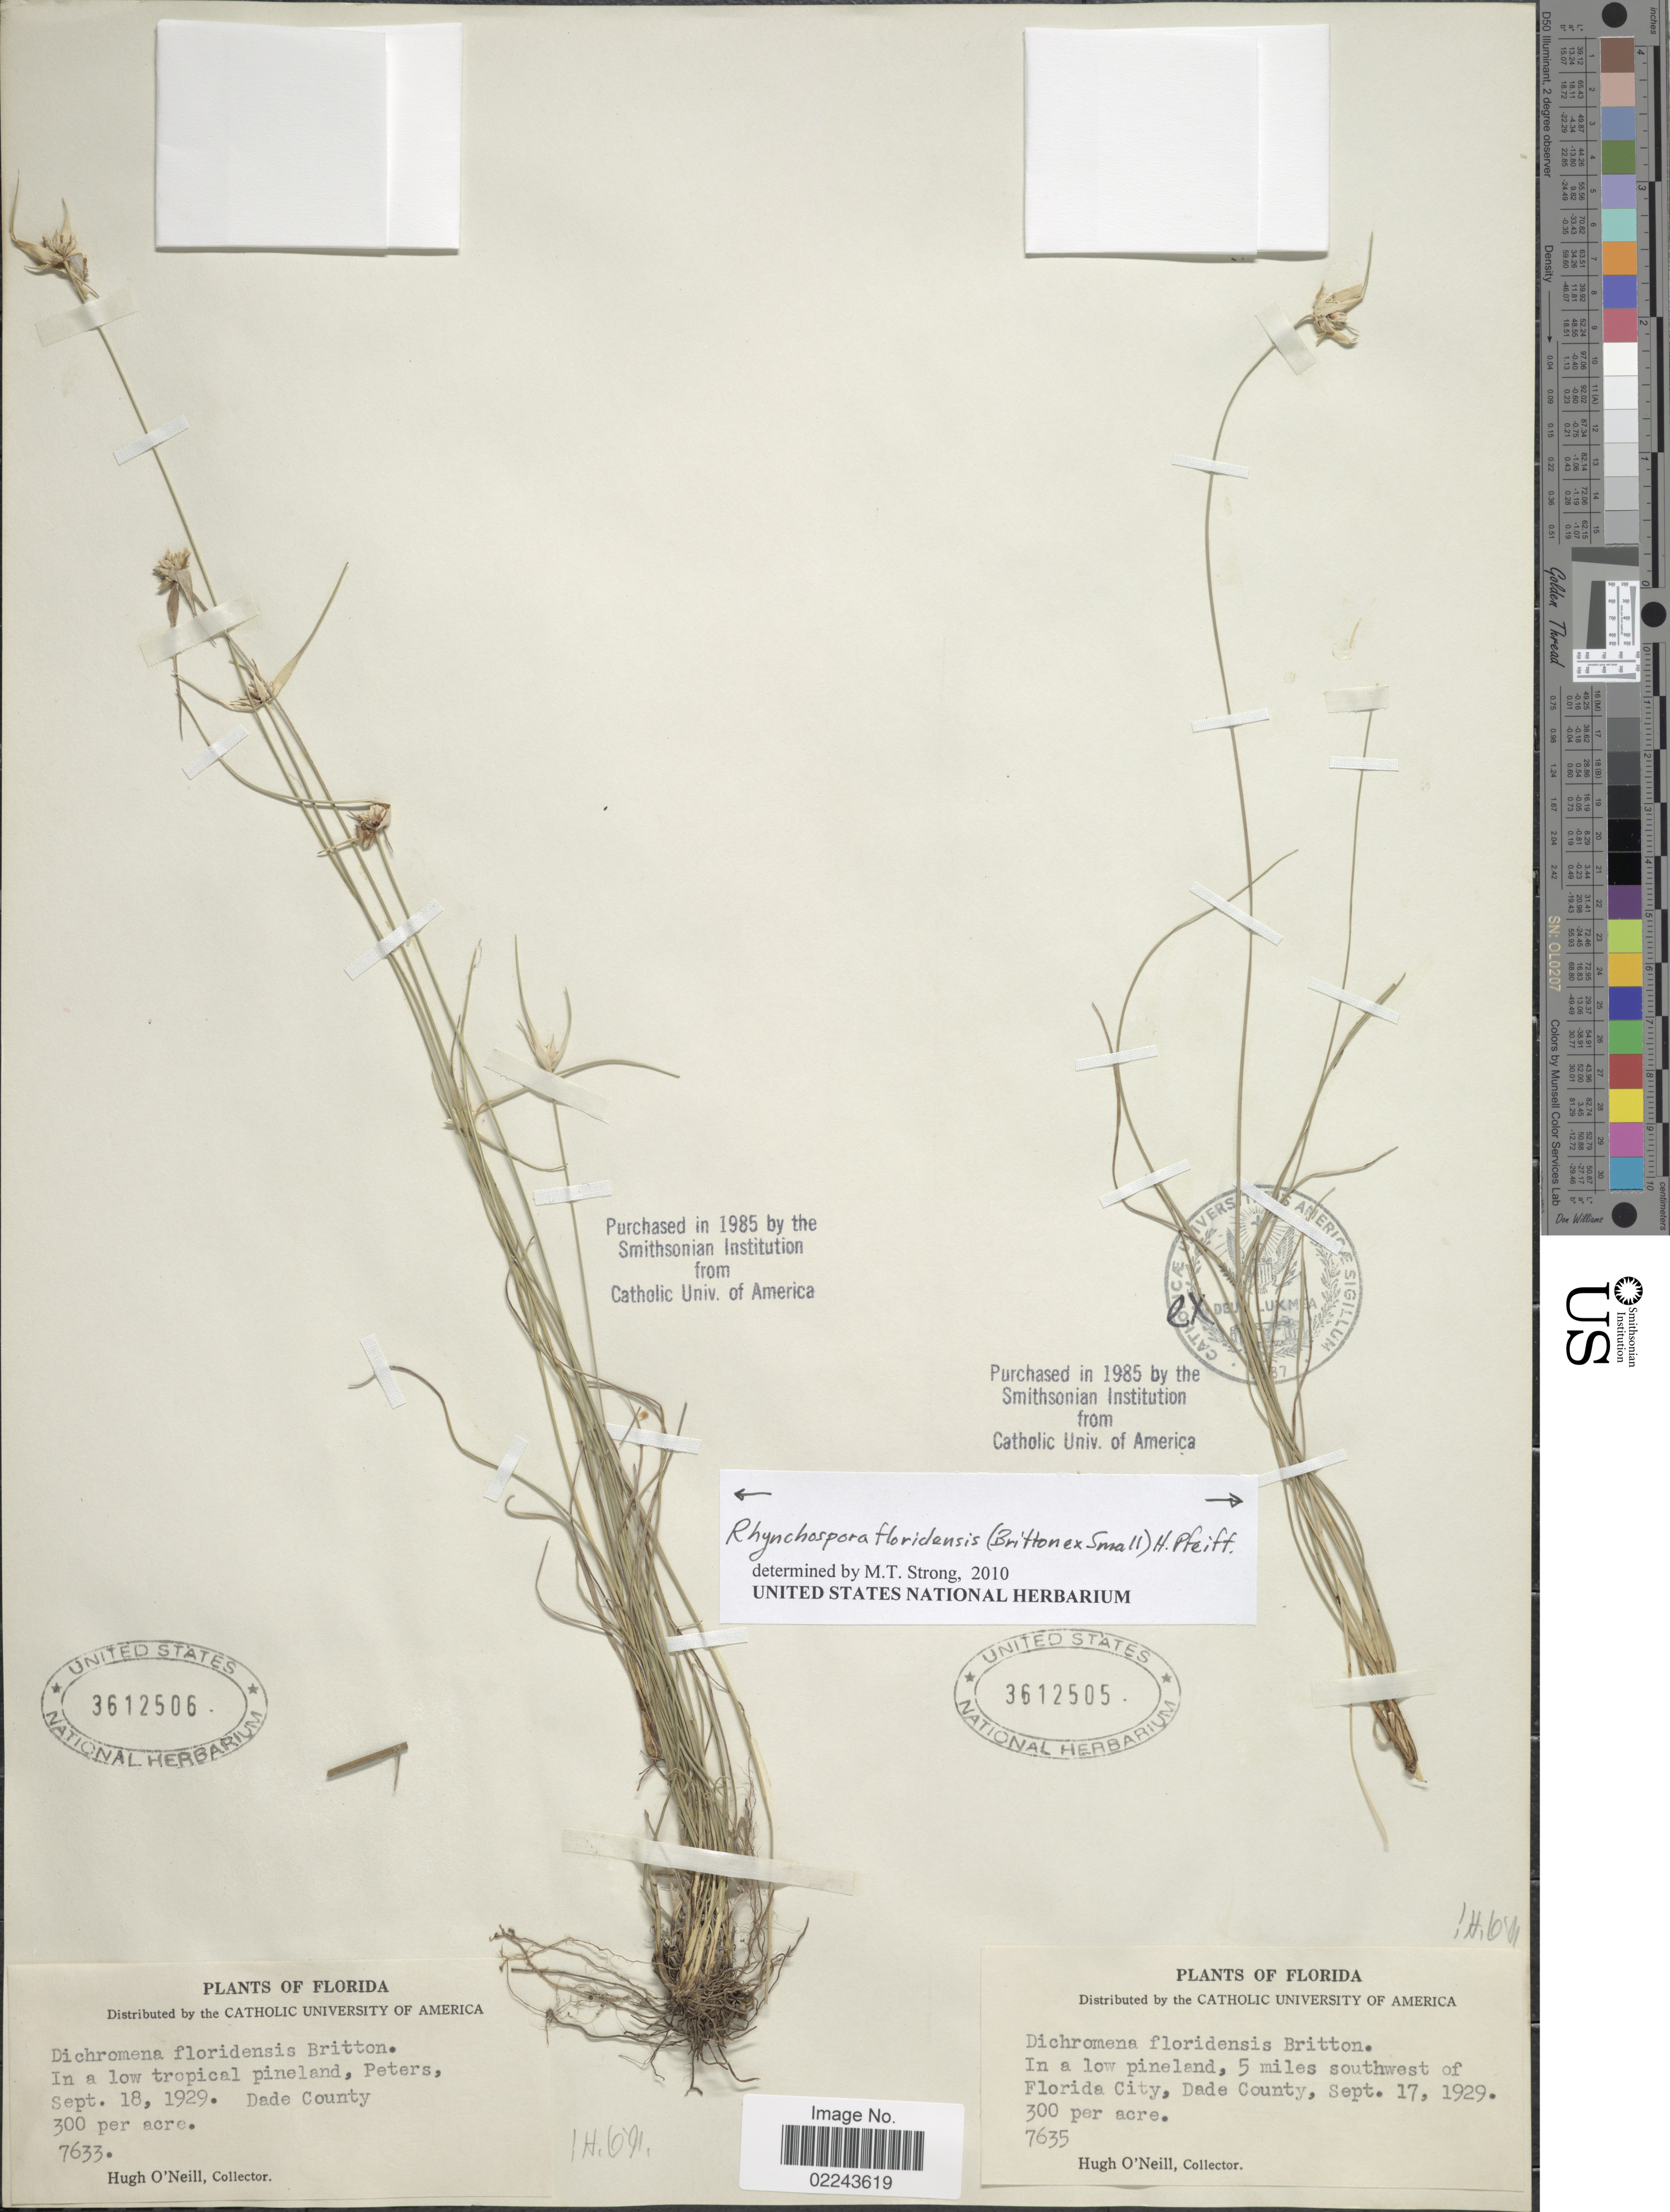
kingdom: Plantae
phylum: Tracheophyta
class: Liliopsida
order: Poales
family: Cyperaceae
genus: Rhynchospora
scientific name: Rhynchospora floridensis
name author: (Britton ex Small) H. Pfeiff.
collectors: H. O'Neill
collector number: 7633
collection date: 1929-09-18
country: United States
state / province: Florida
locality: Peters, Dade County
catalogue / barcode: US 3612506